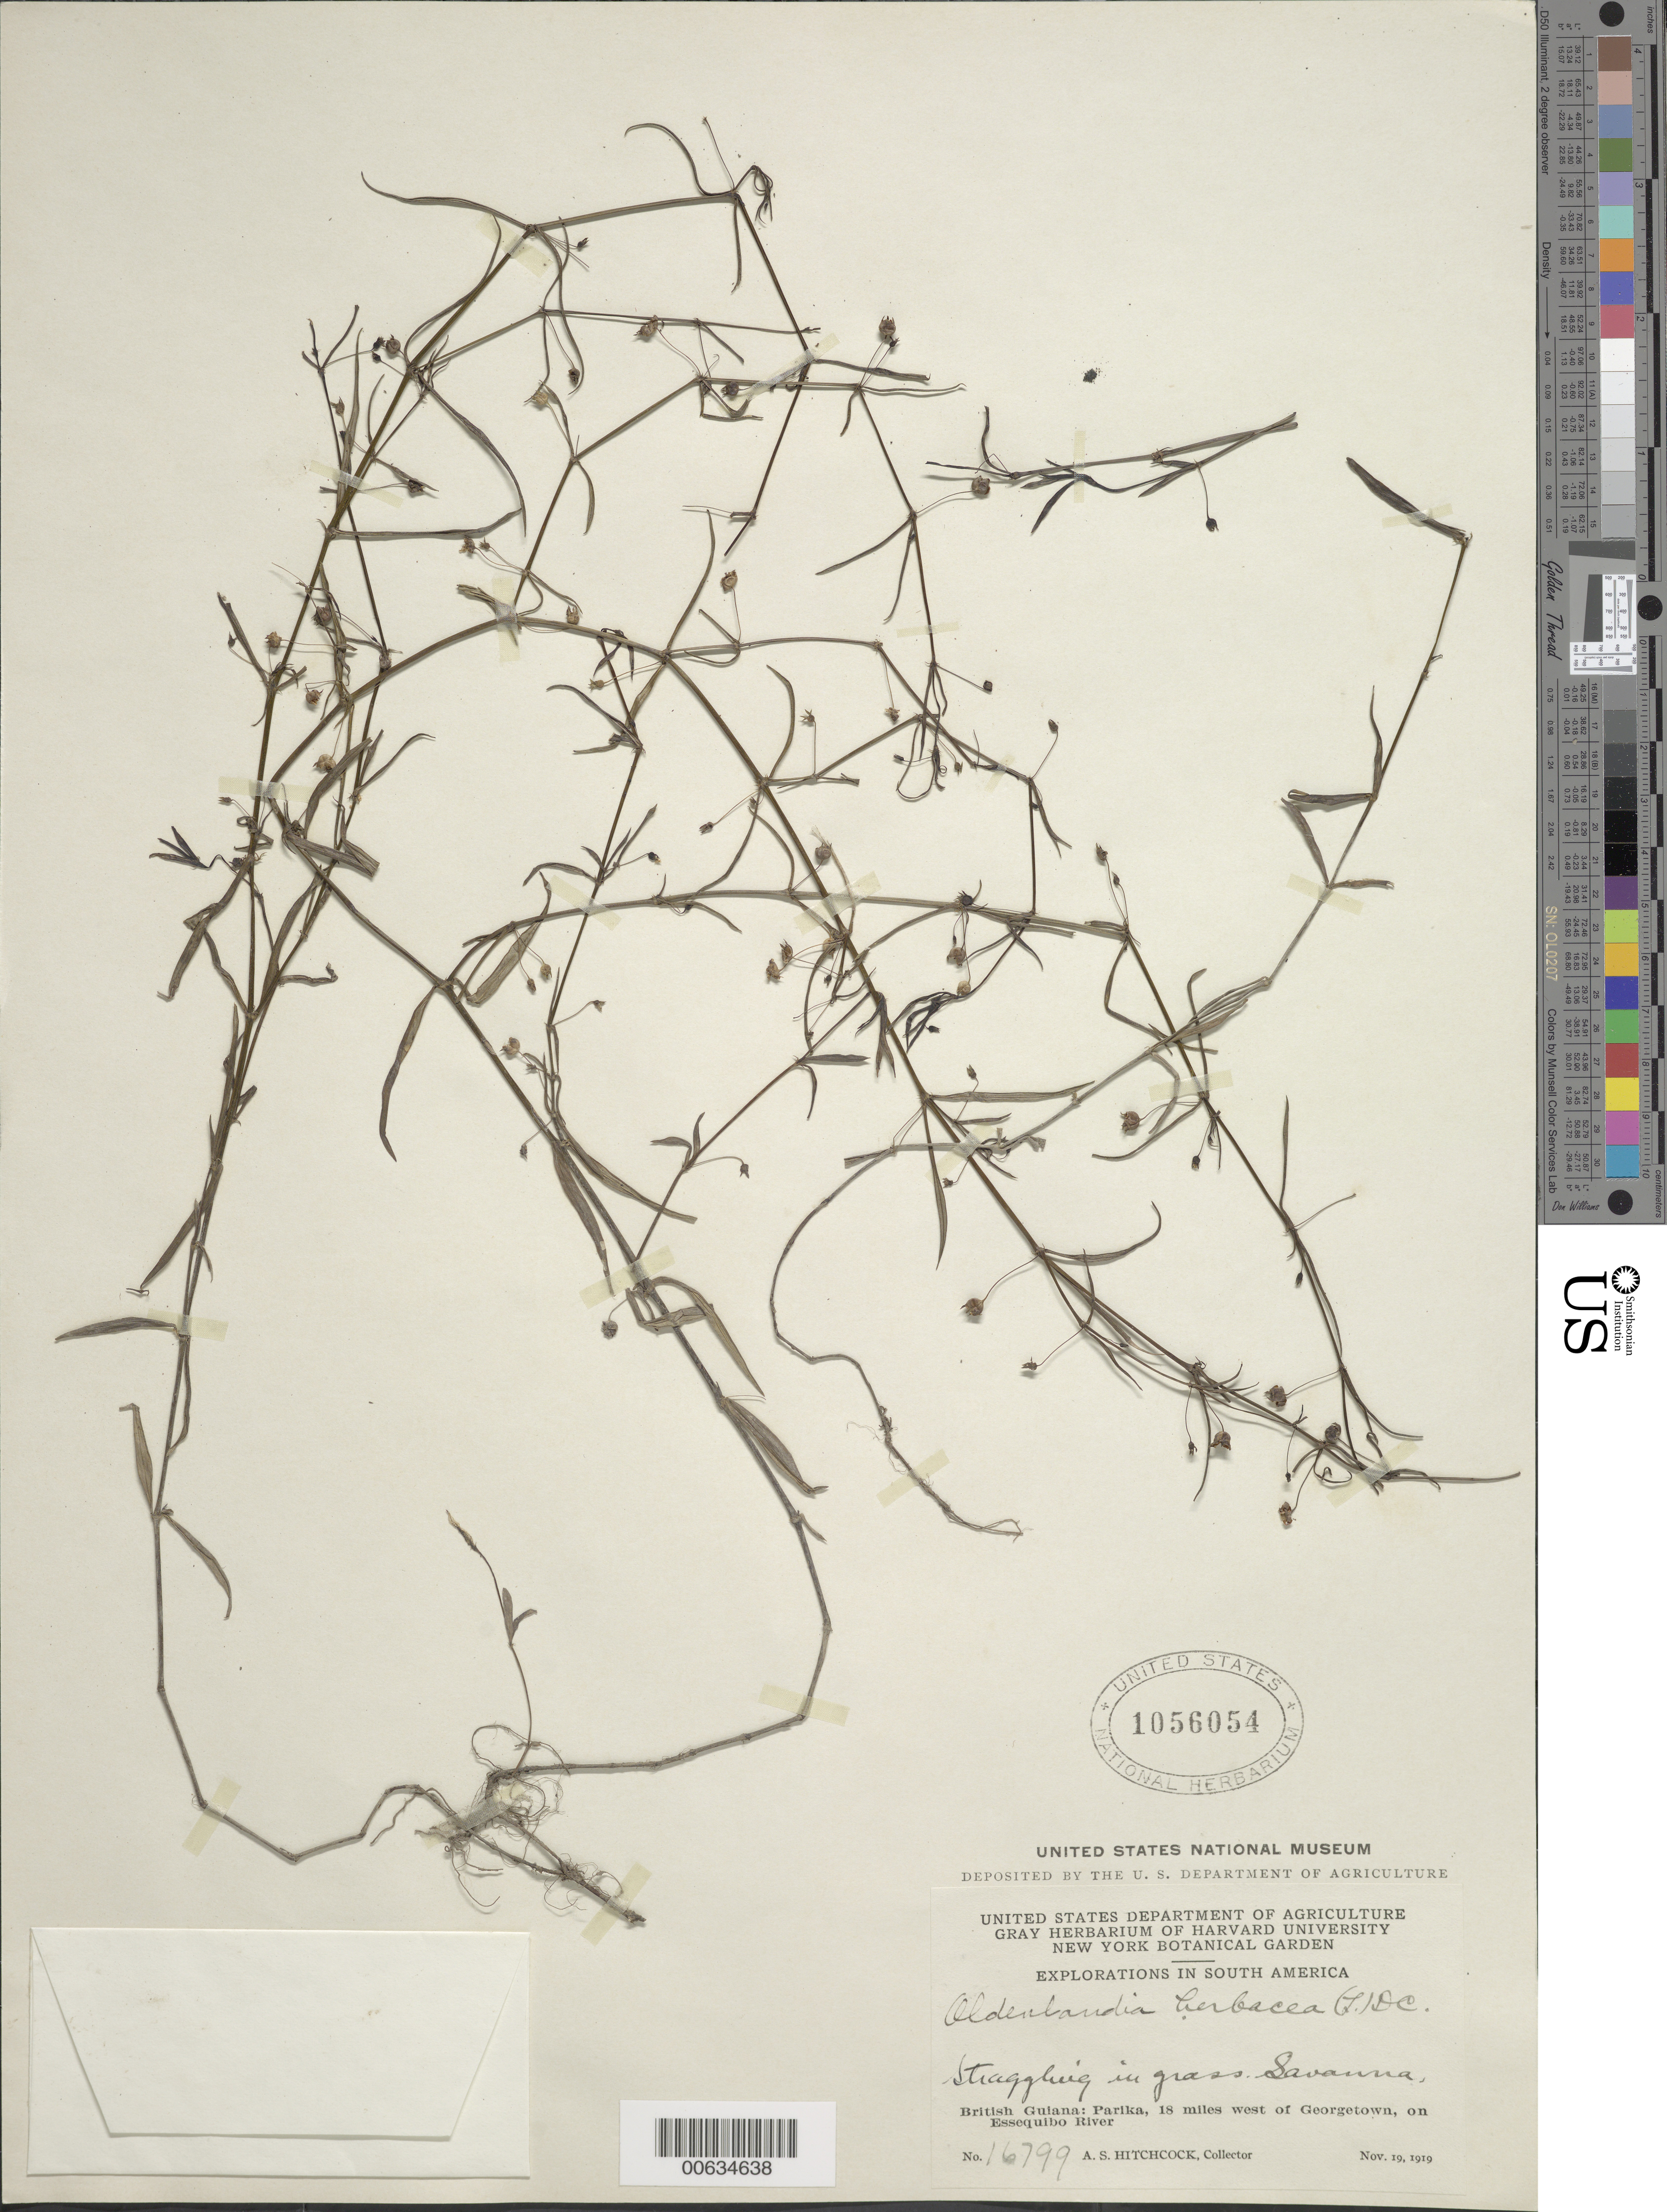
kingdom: Plantae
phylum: Tracheophyta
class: Magnoliopsida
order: Gentianales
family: Rubiaceae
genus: Oldenlandia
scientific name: Oldenlandia herbacea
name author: (L.) Roxb.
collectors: A. S. Hitchcock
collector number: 16799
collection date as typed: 19-Nov-19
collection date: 1919-11-19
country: Guyana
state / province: Essequibo Isl-W. Demerara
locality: Parika, 18 mi. W of Georgetown, on Essequibo R.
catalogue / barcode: US 1056054